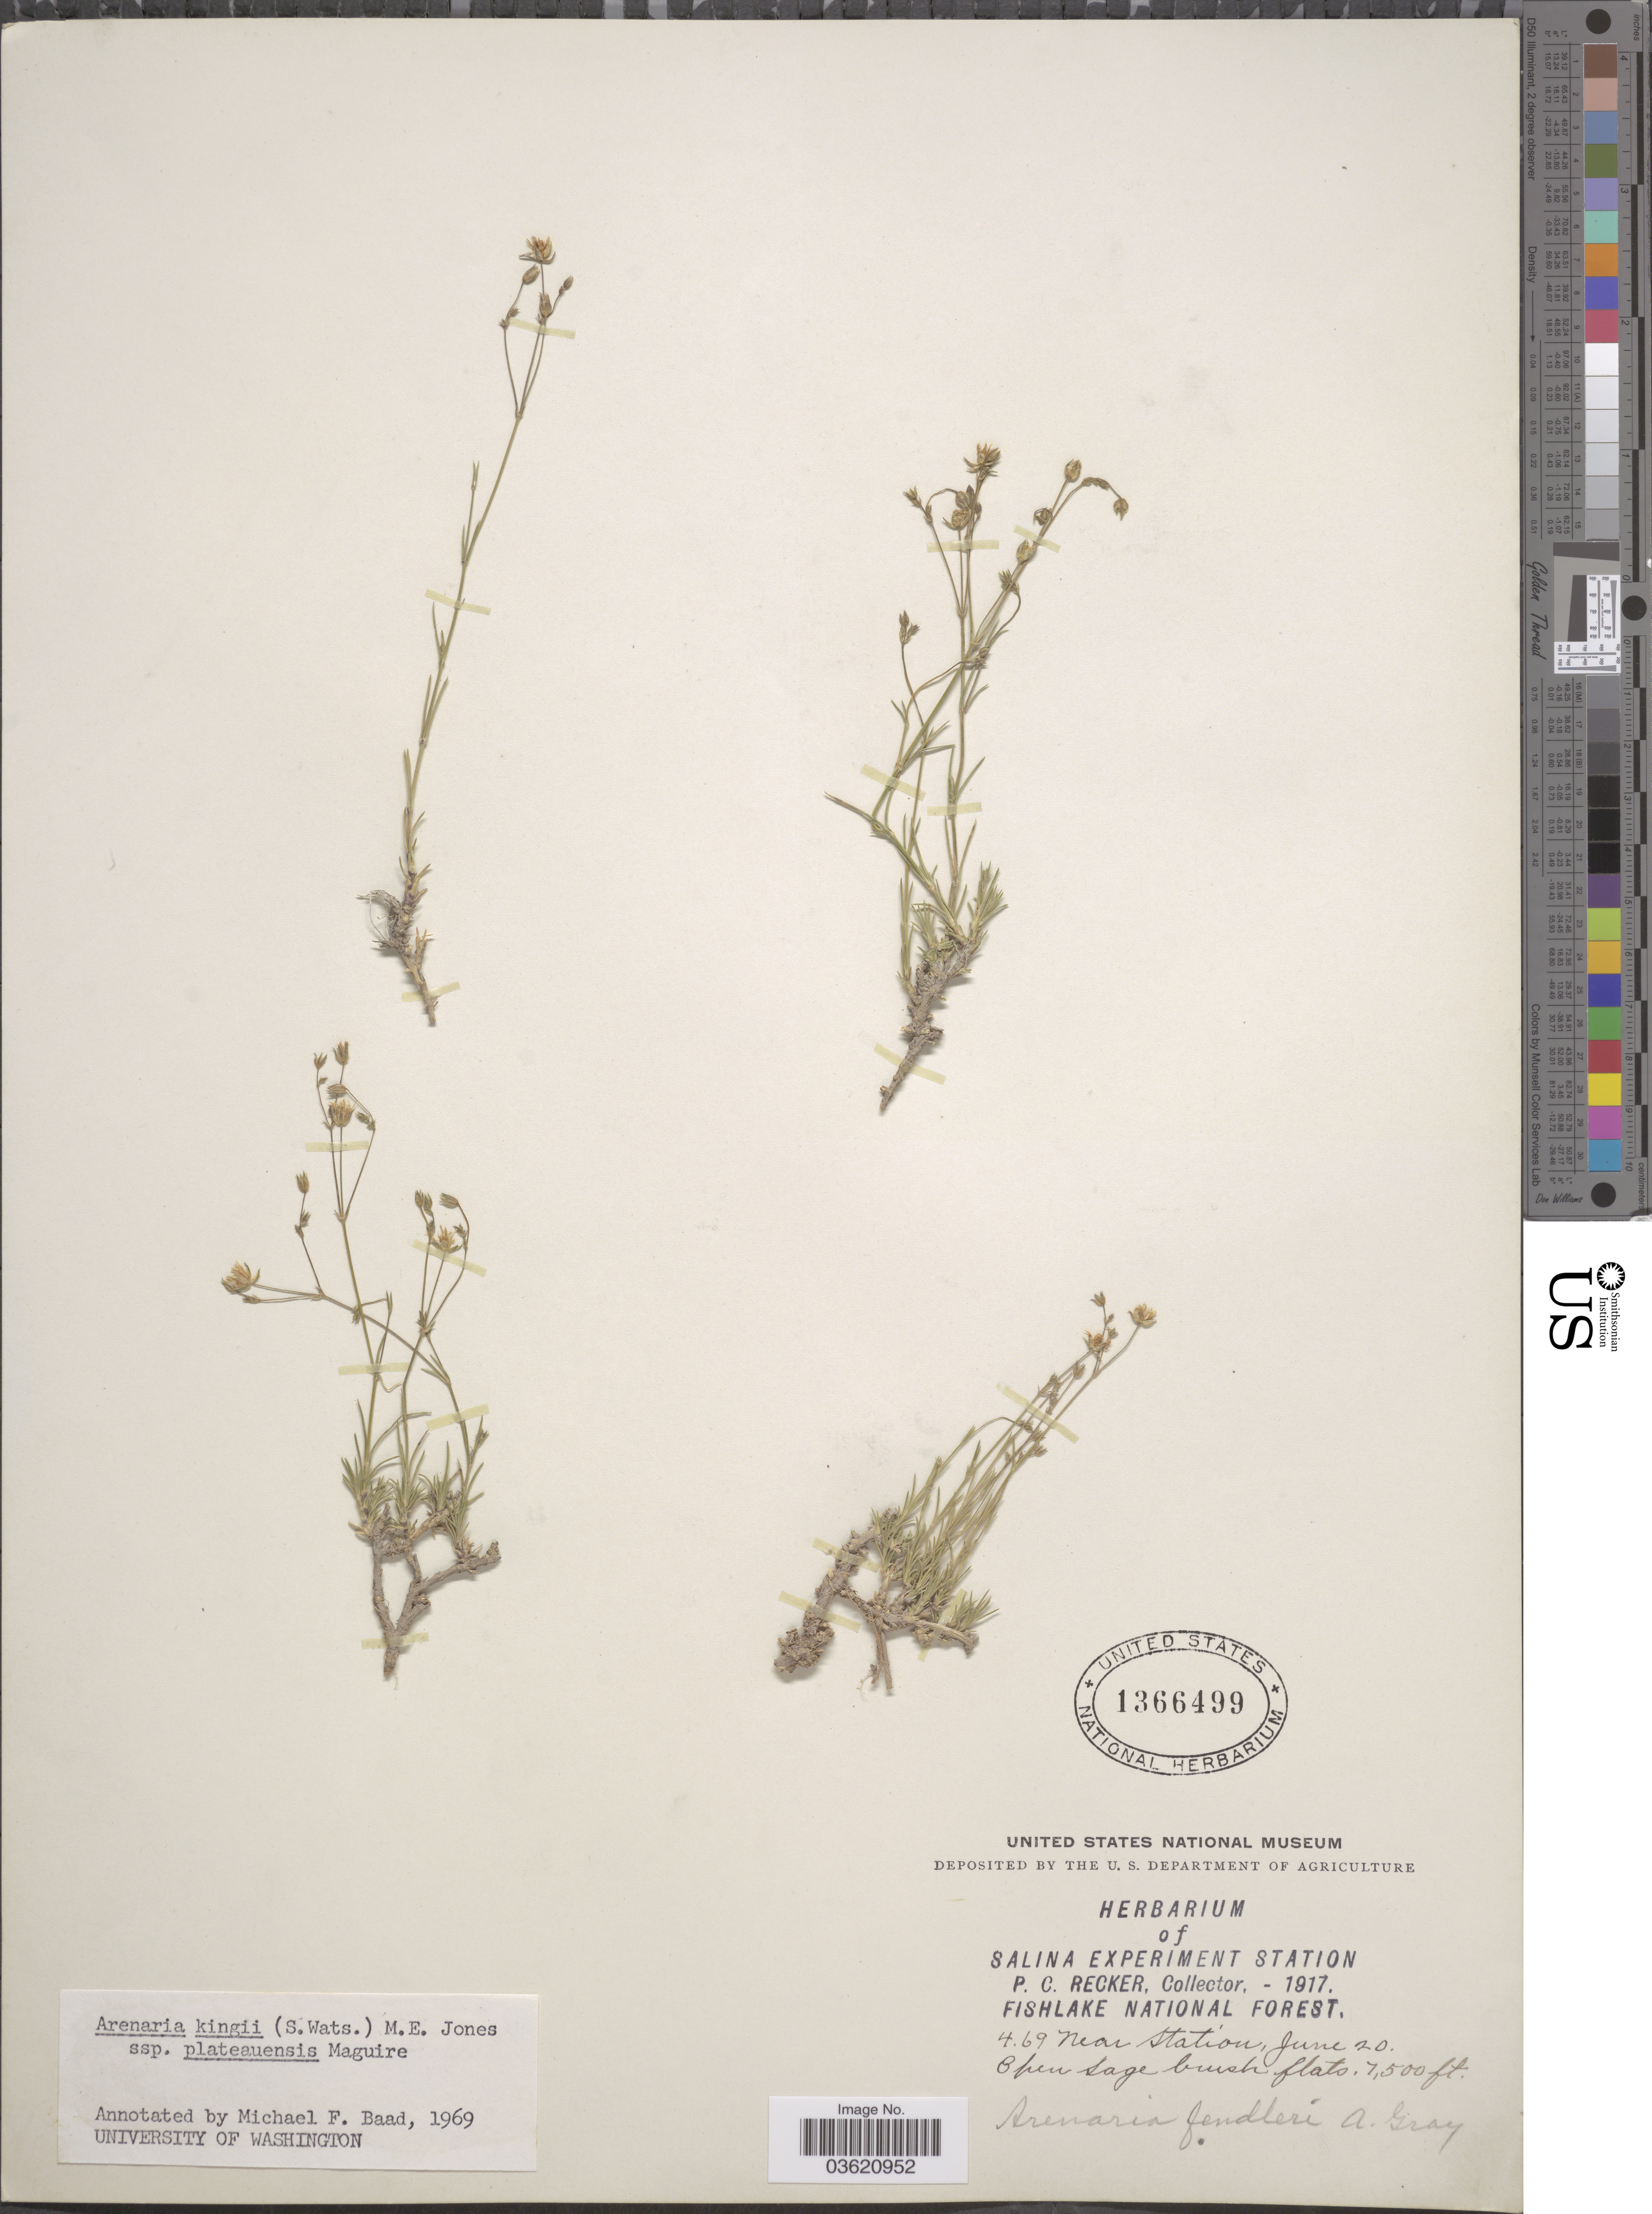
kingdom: Plantae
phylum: Tracheophyta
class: Magnoliopsida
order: Caryophyllales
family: Caryophyllaceae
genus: Eremogone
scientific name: Eremogone fendleri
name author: (A. Gray) Ikonn.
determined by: U.S. National Herbarium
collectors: P. Recker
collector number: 469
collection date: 1917-06-20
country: United States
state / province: Utah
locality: Fishlake National Forest. Near Station.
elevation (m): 2286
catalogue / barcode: US 1366499